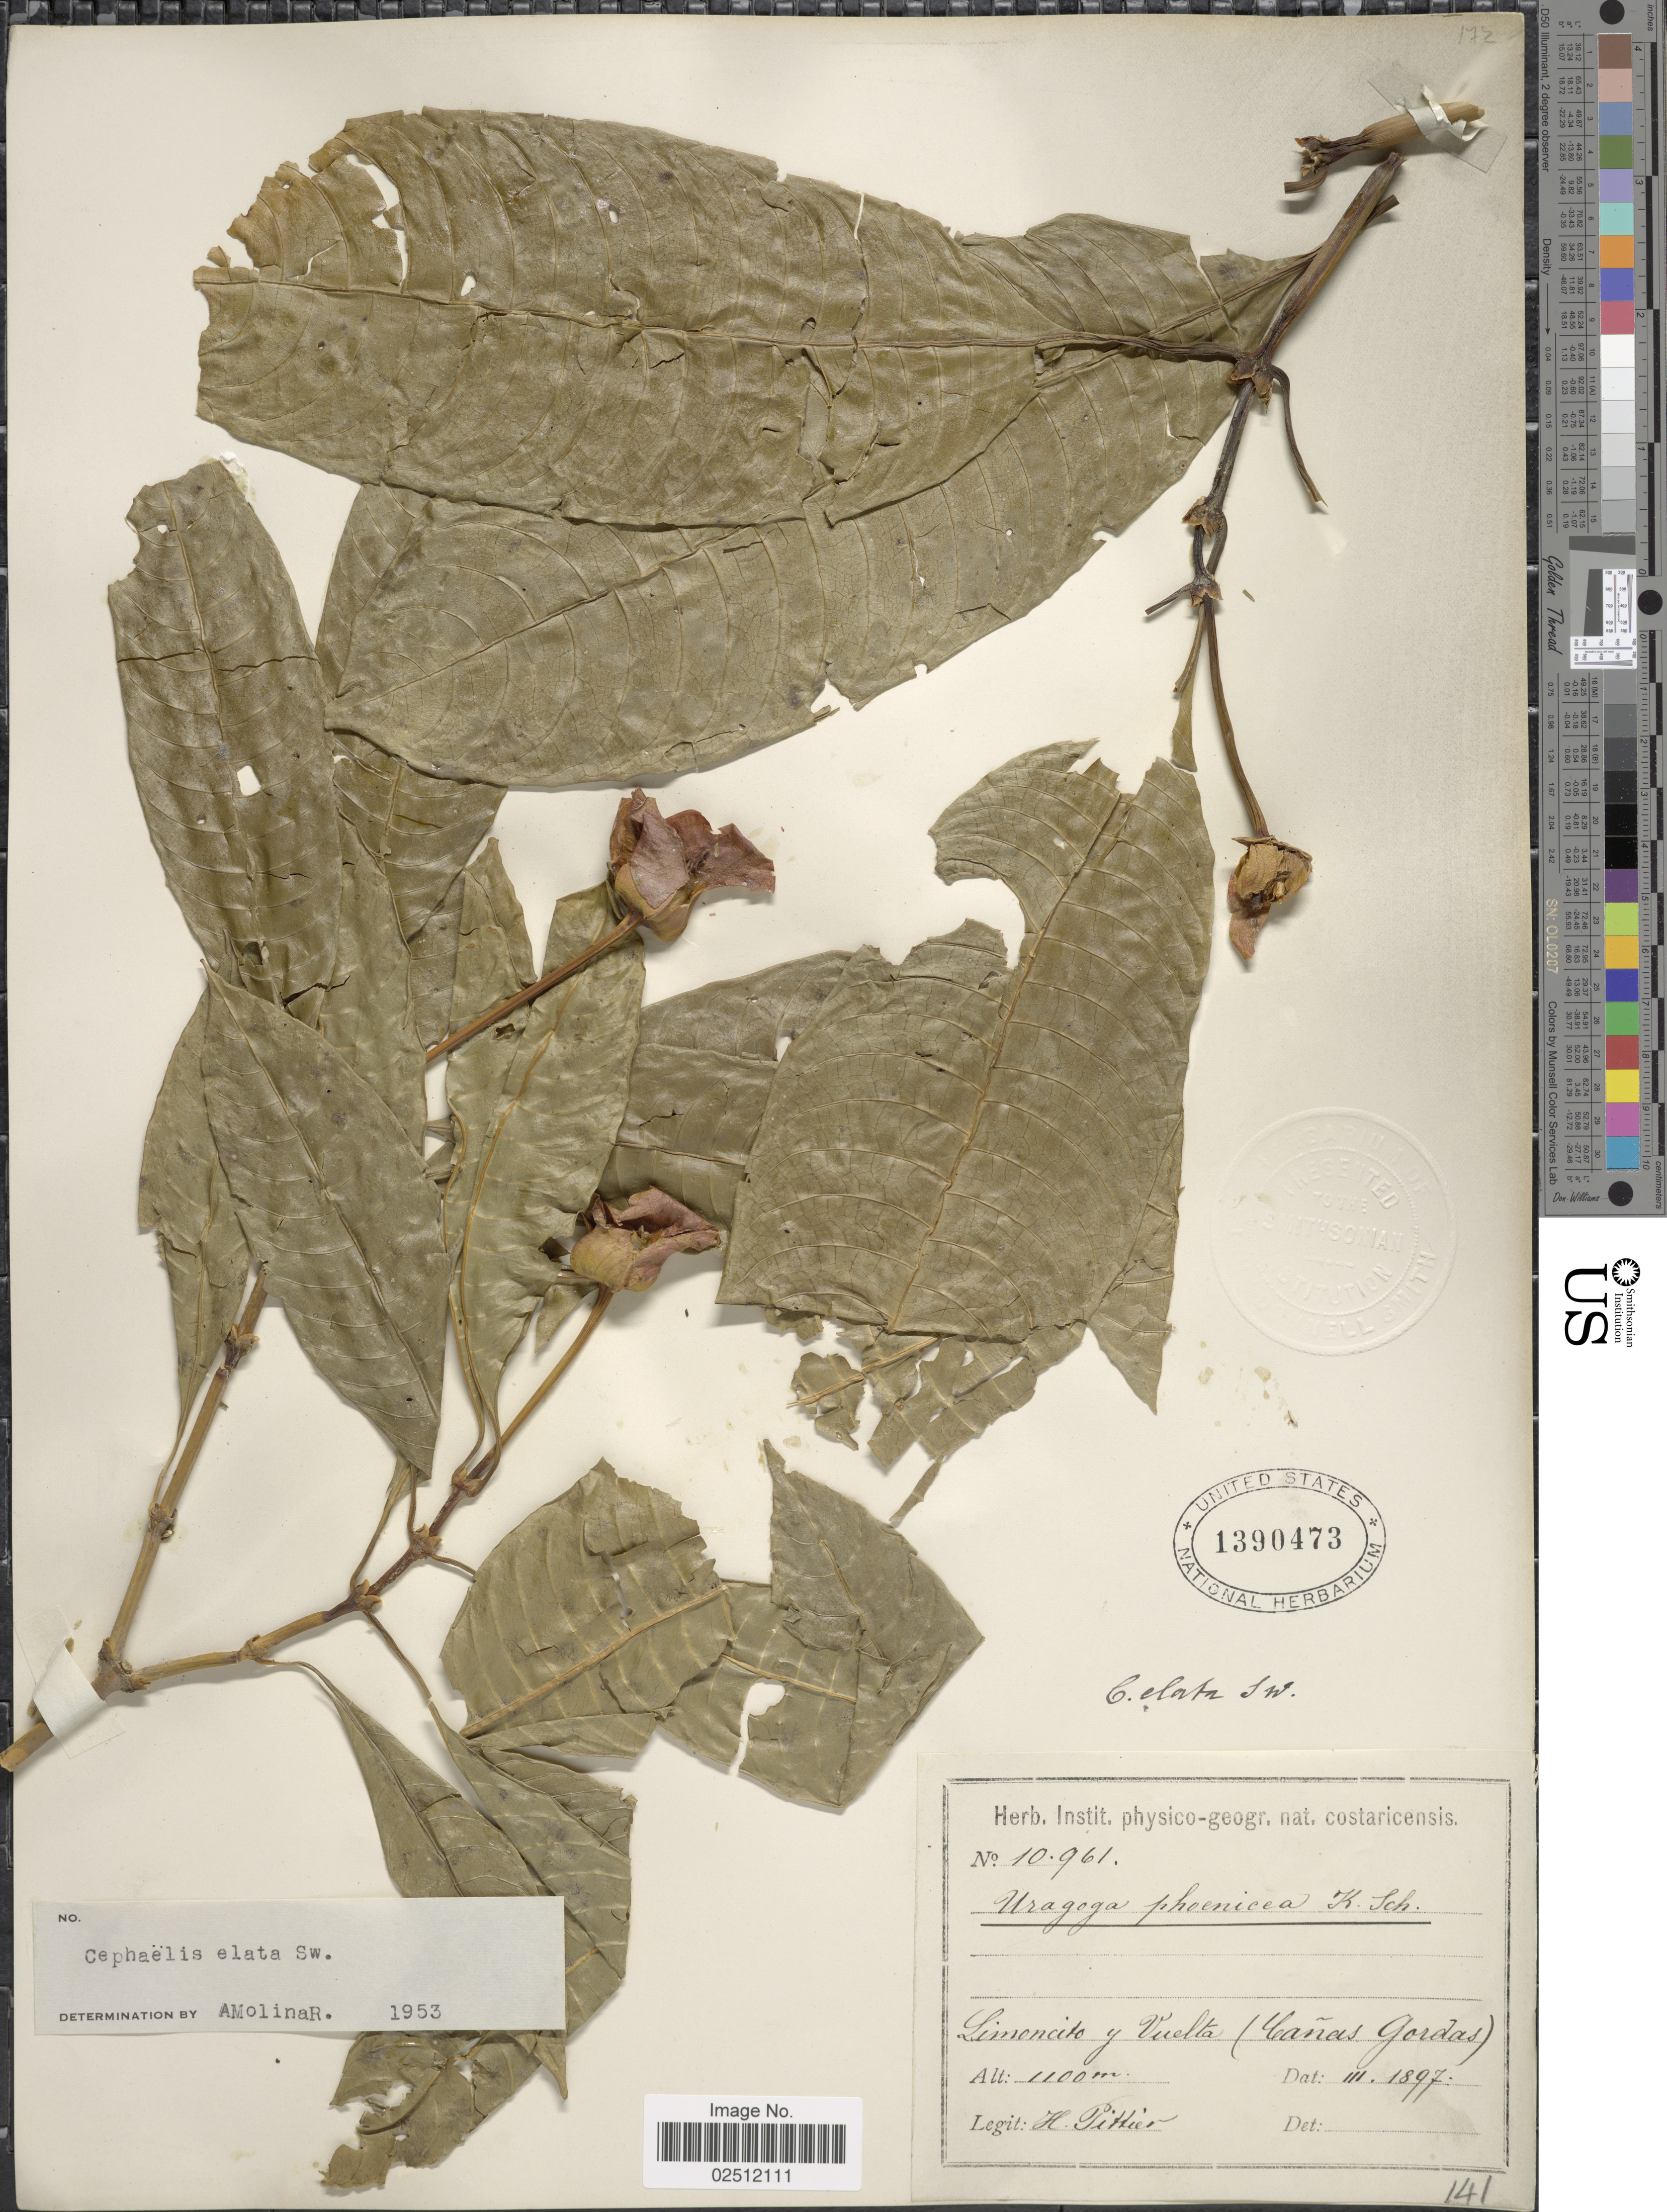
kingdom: Plantae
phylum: Tracheophyta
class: Magnoliopsida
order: Gentianales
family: Rubiaceae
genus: Psychotria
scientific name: Psychotria elata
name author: (Sw.) Hammel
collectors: H. F. Pittier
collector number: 10961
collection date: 1897-03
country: Costa Rica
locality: Limencito y Vuelta (Cañas Gordas)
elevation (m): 1100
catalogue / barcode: US 1390473